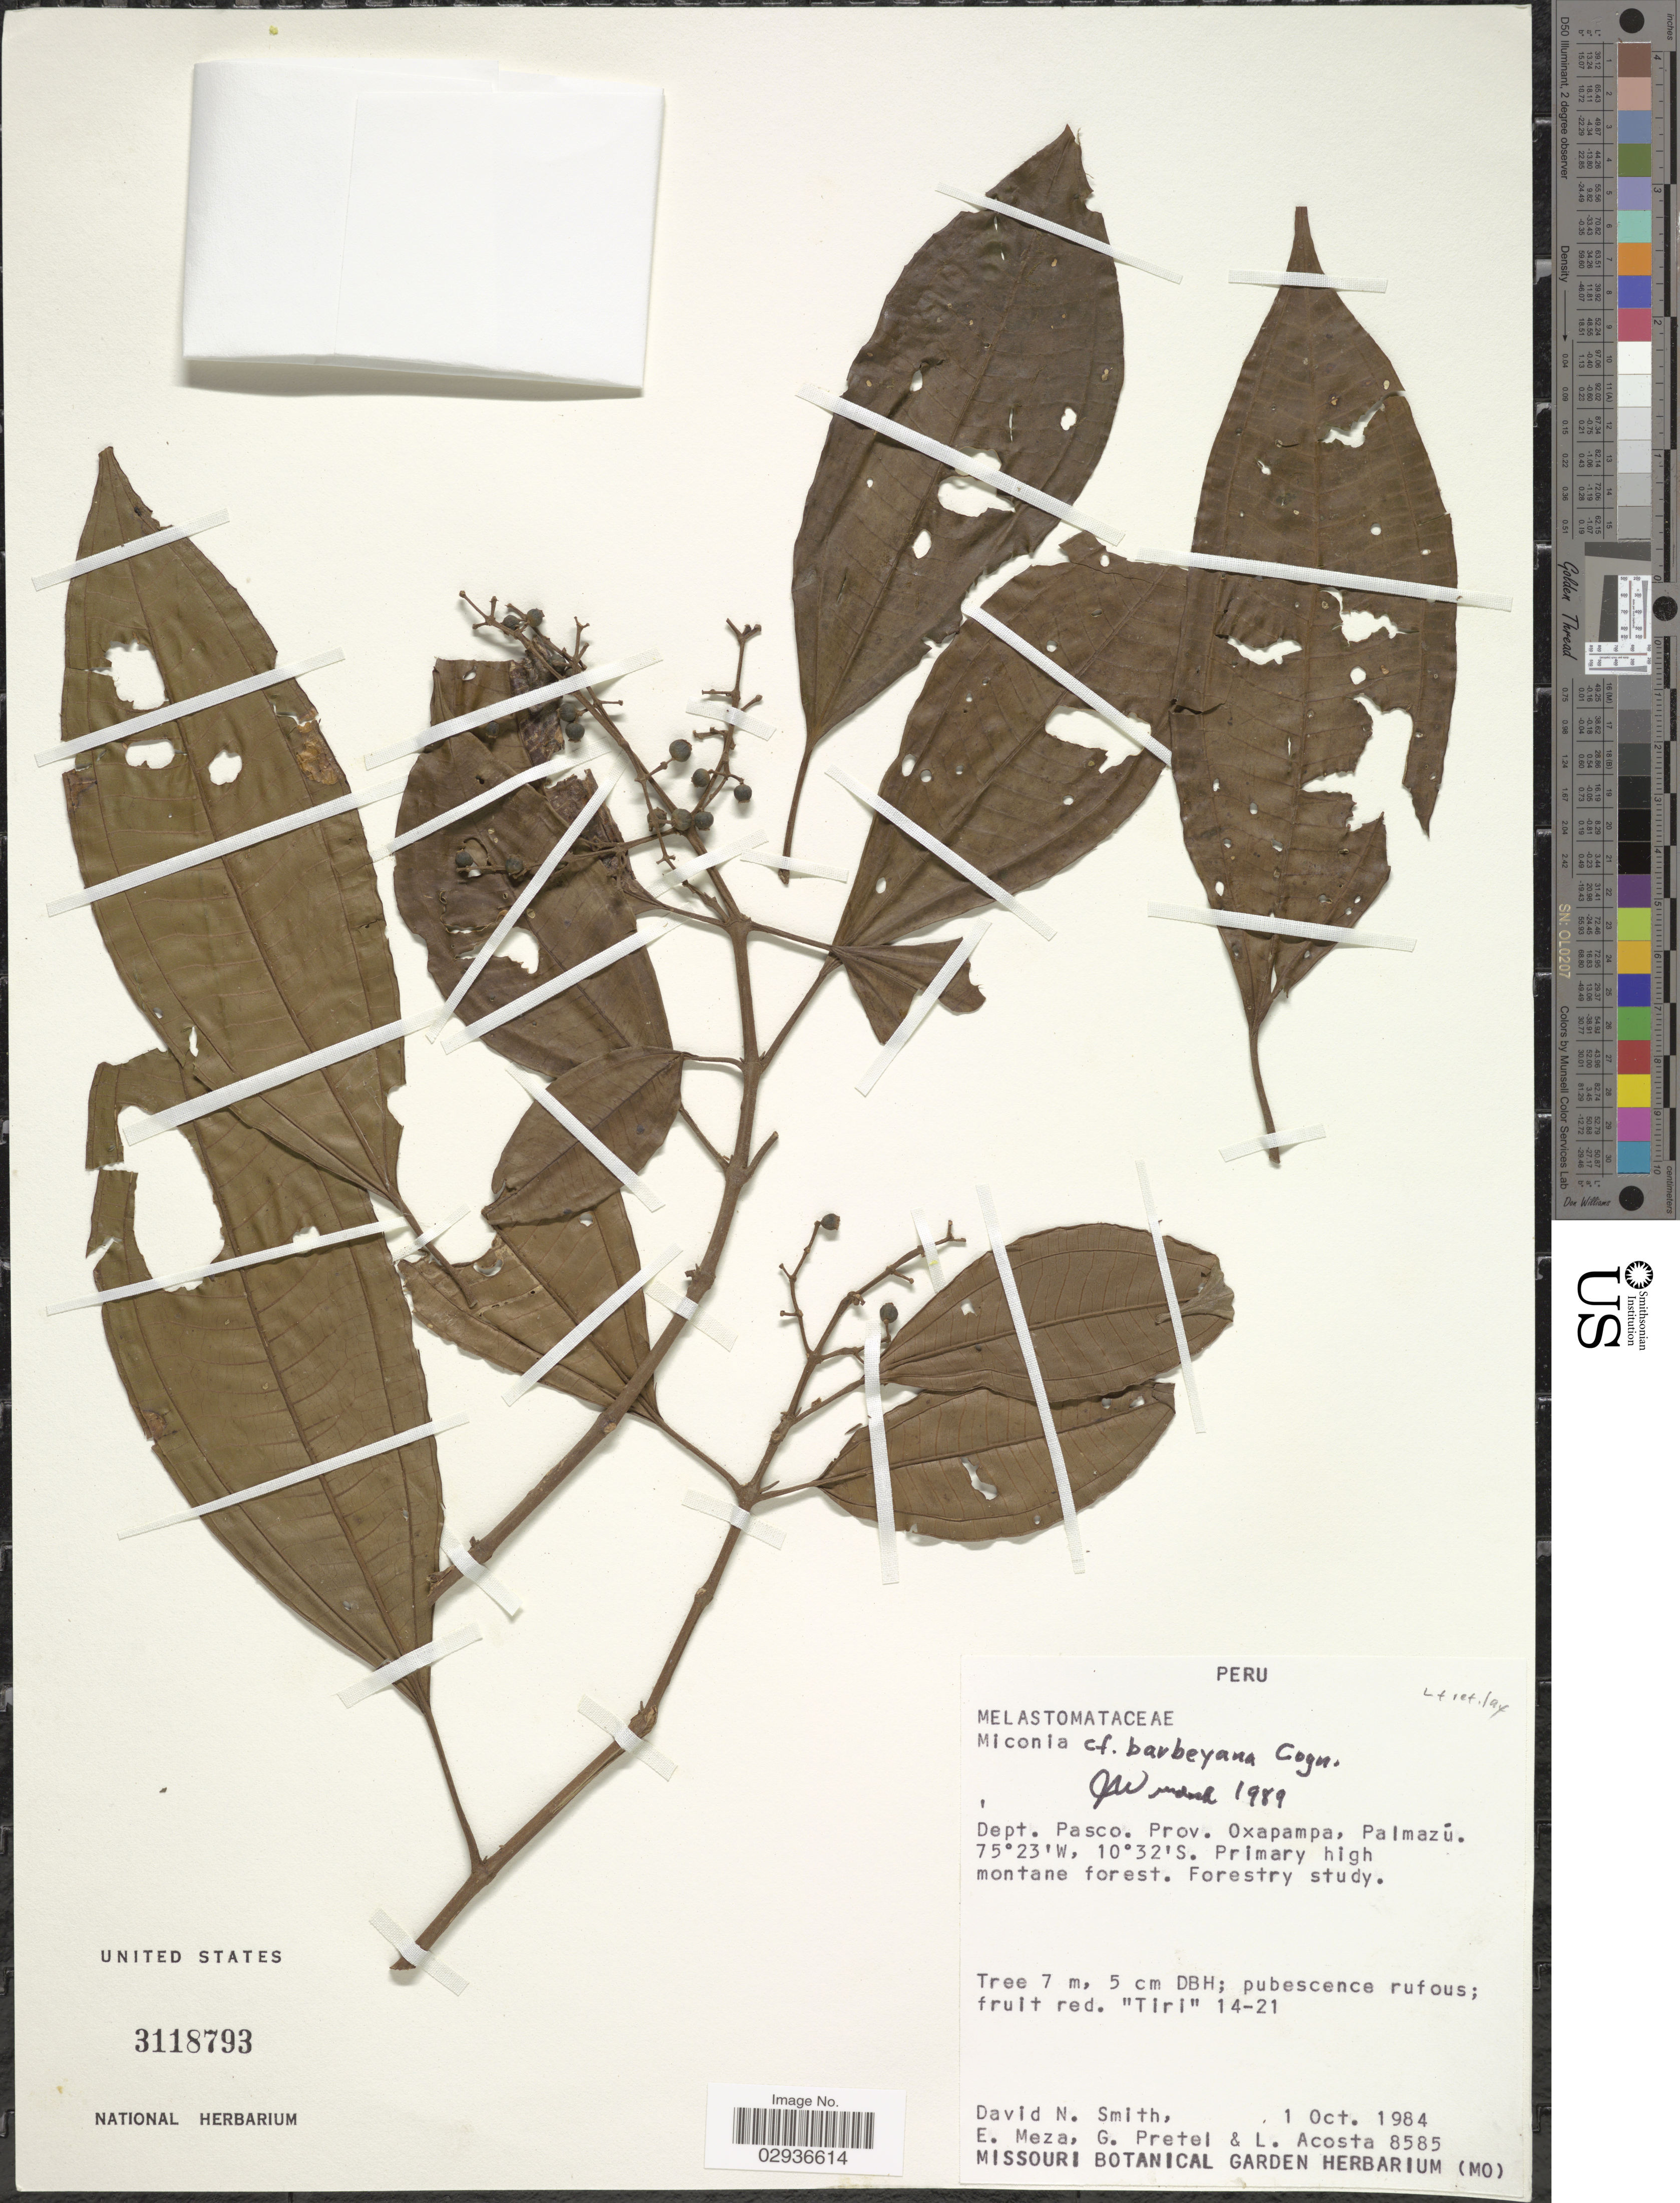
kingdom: Plantae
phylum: Tracheophyta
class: Magnoliopsida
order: Myrtales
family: Melastomataceae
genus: Miconia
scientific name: Miconia barbeyana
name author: Cogn.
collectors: D. Smith, E. Meza, G. Pretel & L. Acosta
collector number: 8585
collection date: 1984-10-01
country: Peru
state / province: Pasco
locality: Dept. Pasco. Prov. Oxapampa, Palmazú.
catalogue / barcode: US 3118793